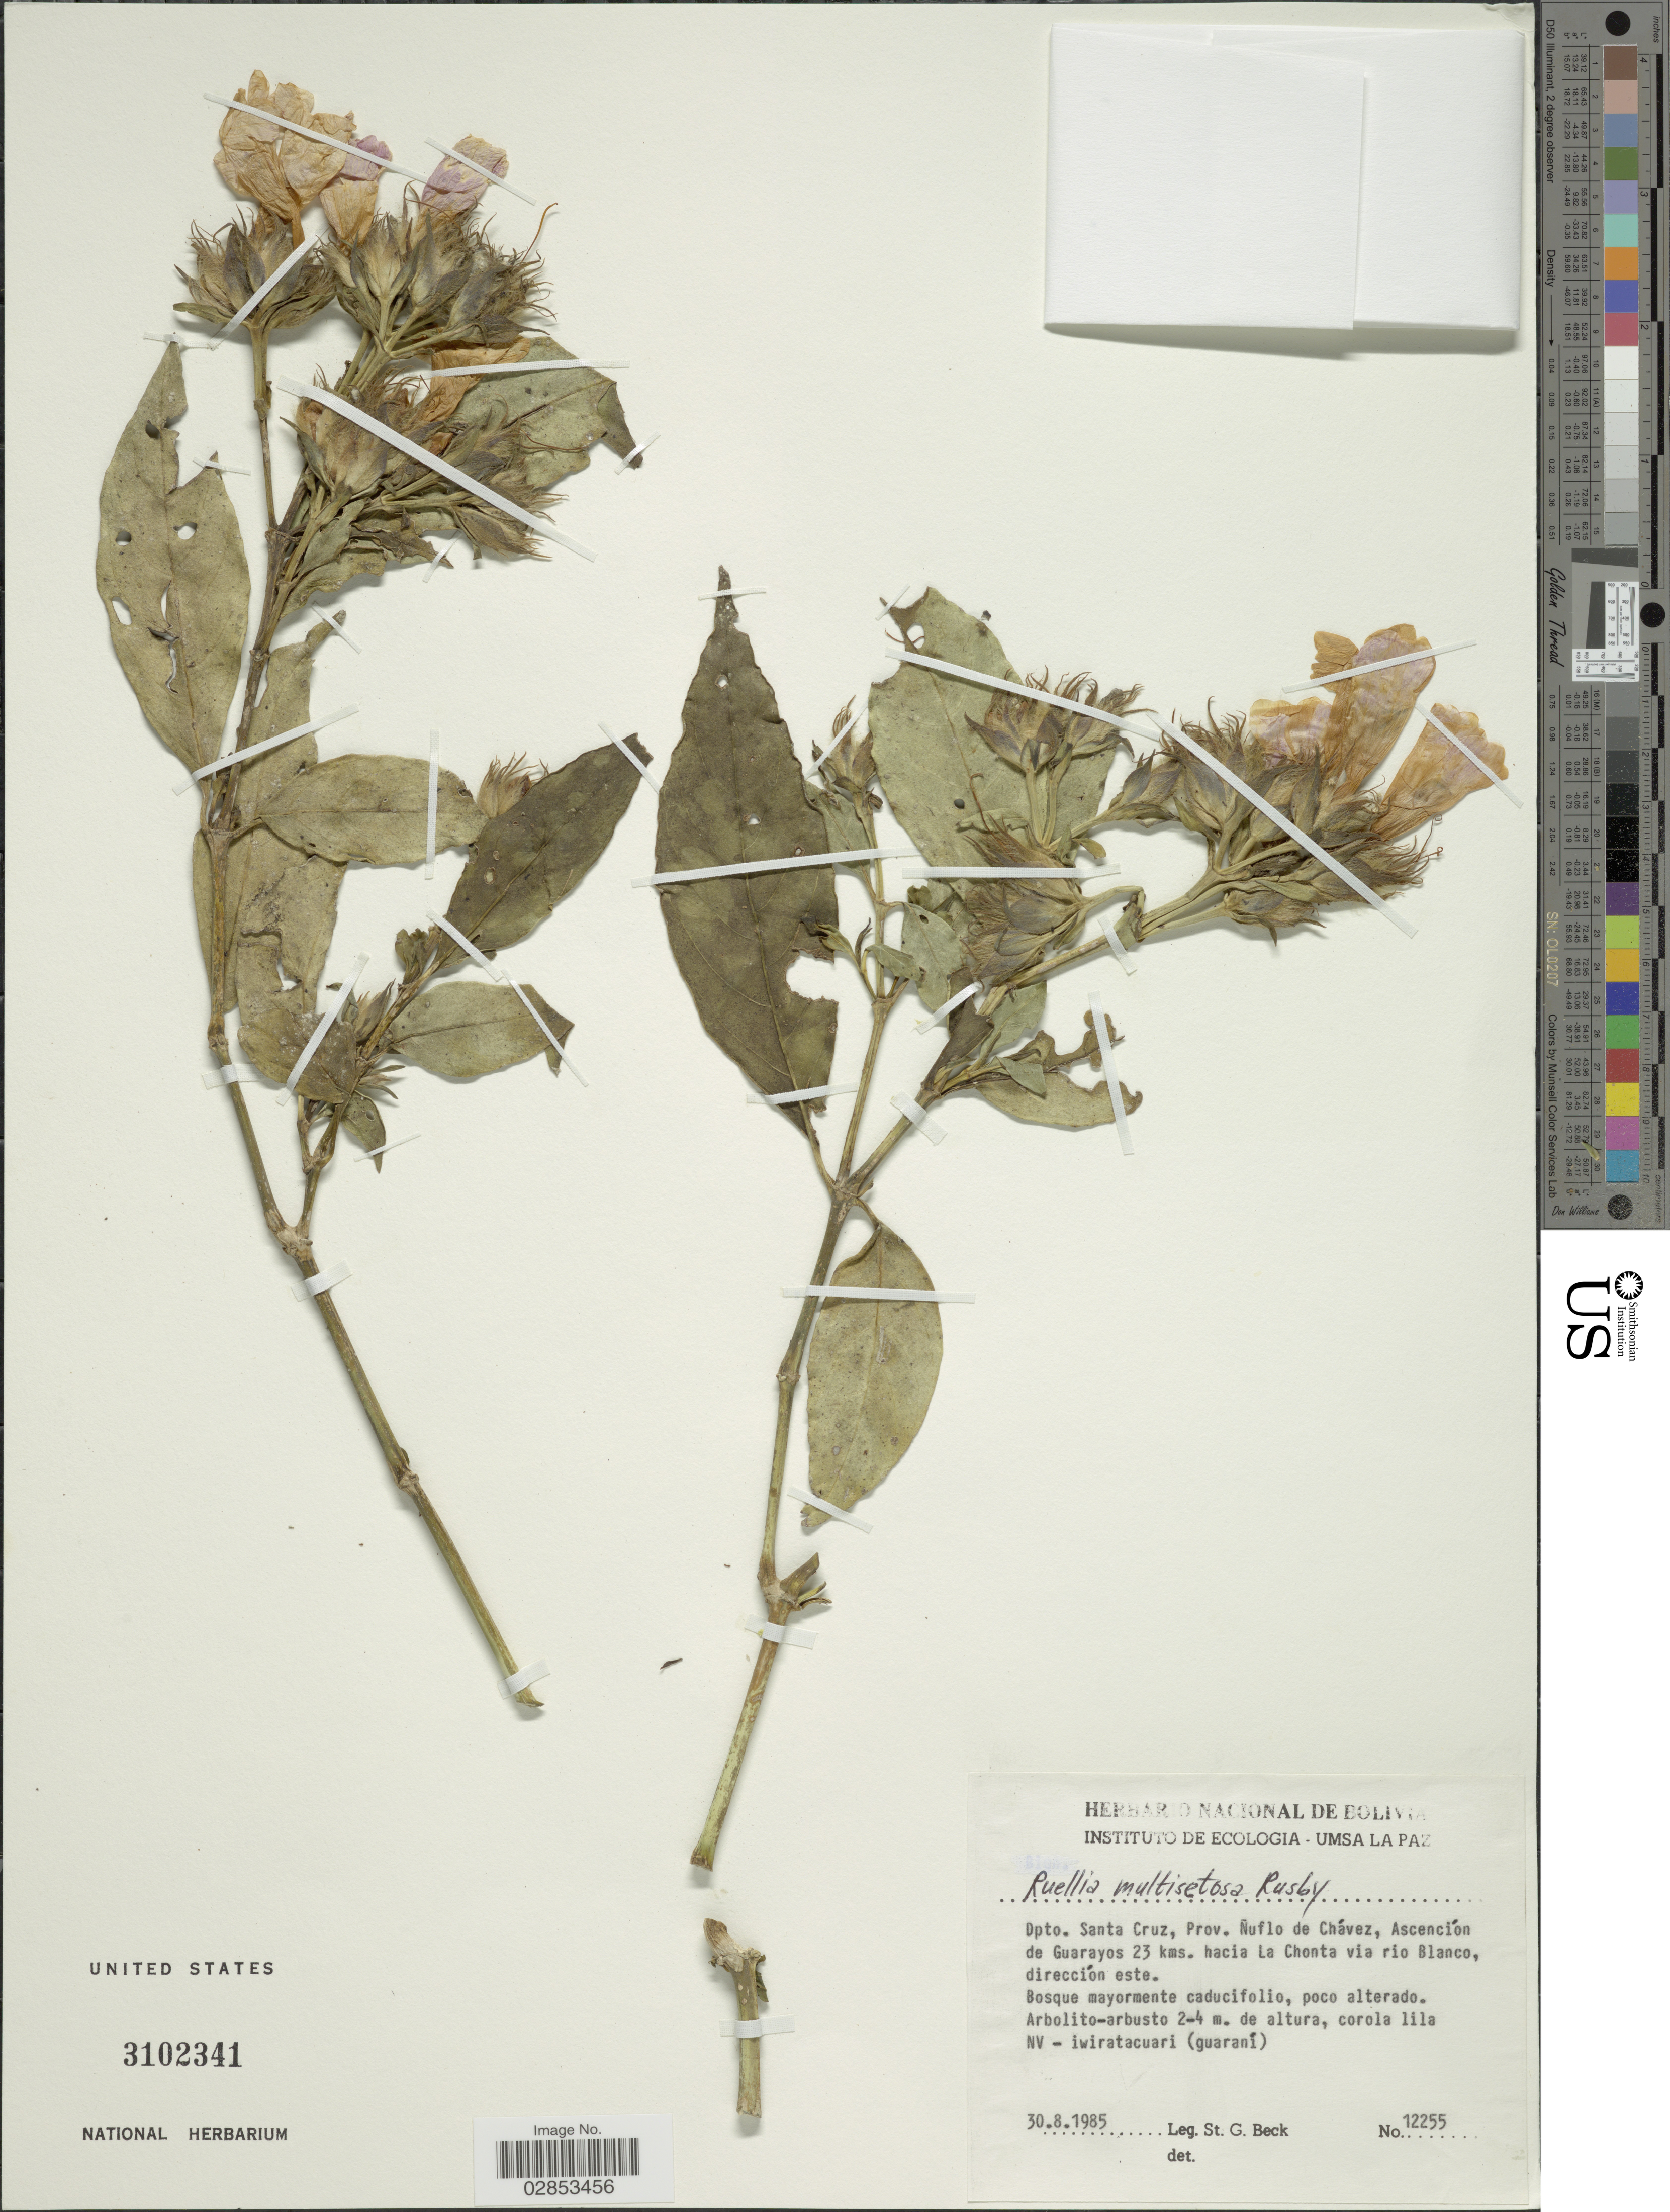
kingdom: Plantae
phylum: Tracheophyta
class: Magnoliopsida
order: Lamiales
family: Acanthaceae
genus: Suessenguthia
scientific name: Suessenguthia multisetosa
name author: (Rusby) Wassh. & J.R.I. Wood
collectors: S. G. Beck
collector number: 12255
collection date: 1985-08-30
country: Bolivia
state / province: Santa Cruz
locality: Dpto. Santa Cruz, Prov. Ñuflo de Chávez, Ascención de Guarayos 23 kms. hacia La Chonta via rio Blanco, dirección este.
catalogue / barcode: US 3102341